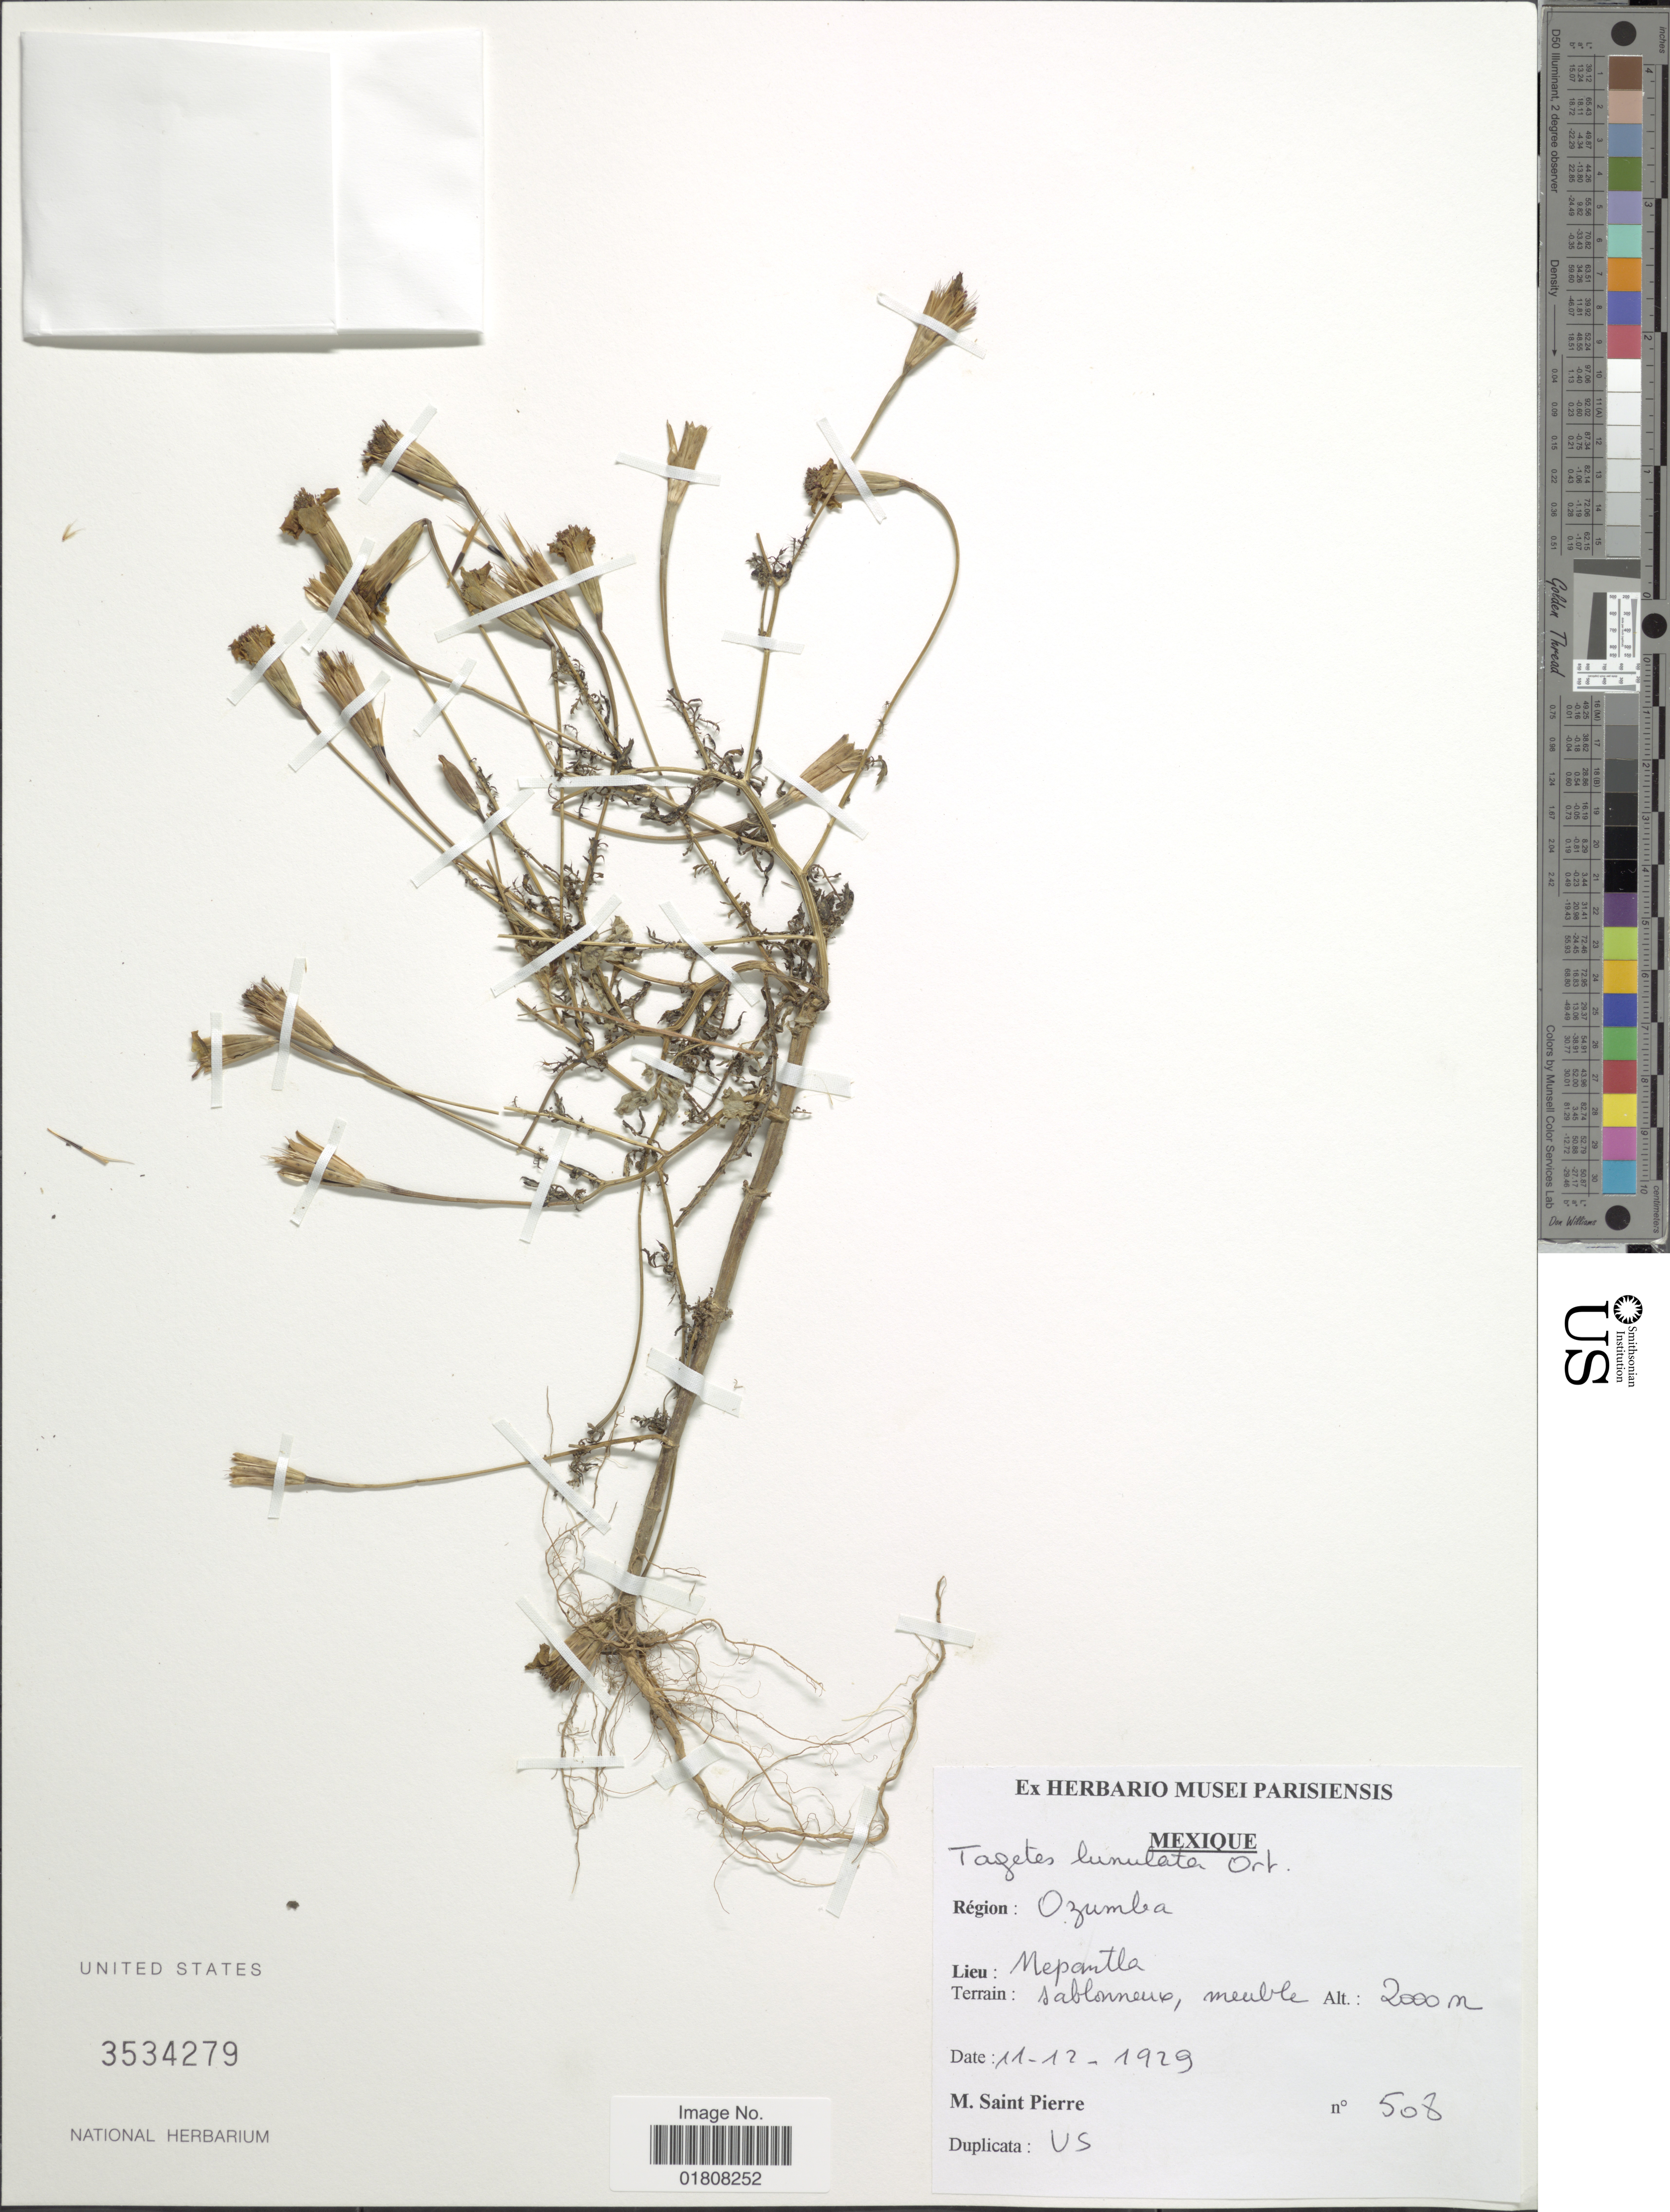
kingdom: Plantae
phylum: Tracheophyta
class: Magnoliopsida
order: Asterales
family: Asteraceae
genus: Tagetes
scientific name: Tagetes lunulata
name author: Ortega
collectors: M. Saint-Pierre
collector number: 508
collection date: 1929-12-11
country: Mexico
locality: Ozumba, Mepantla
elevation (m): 2000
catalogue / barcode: US 3534279